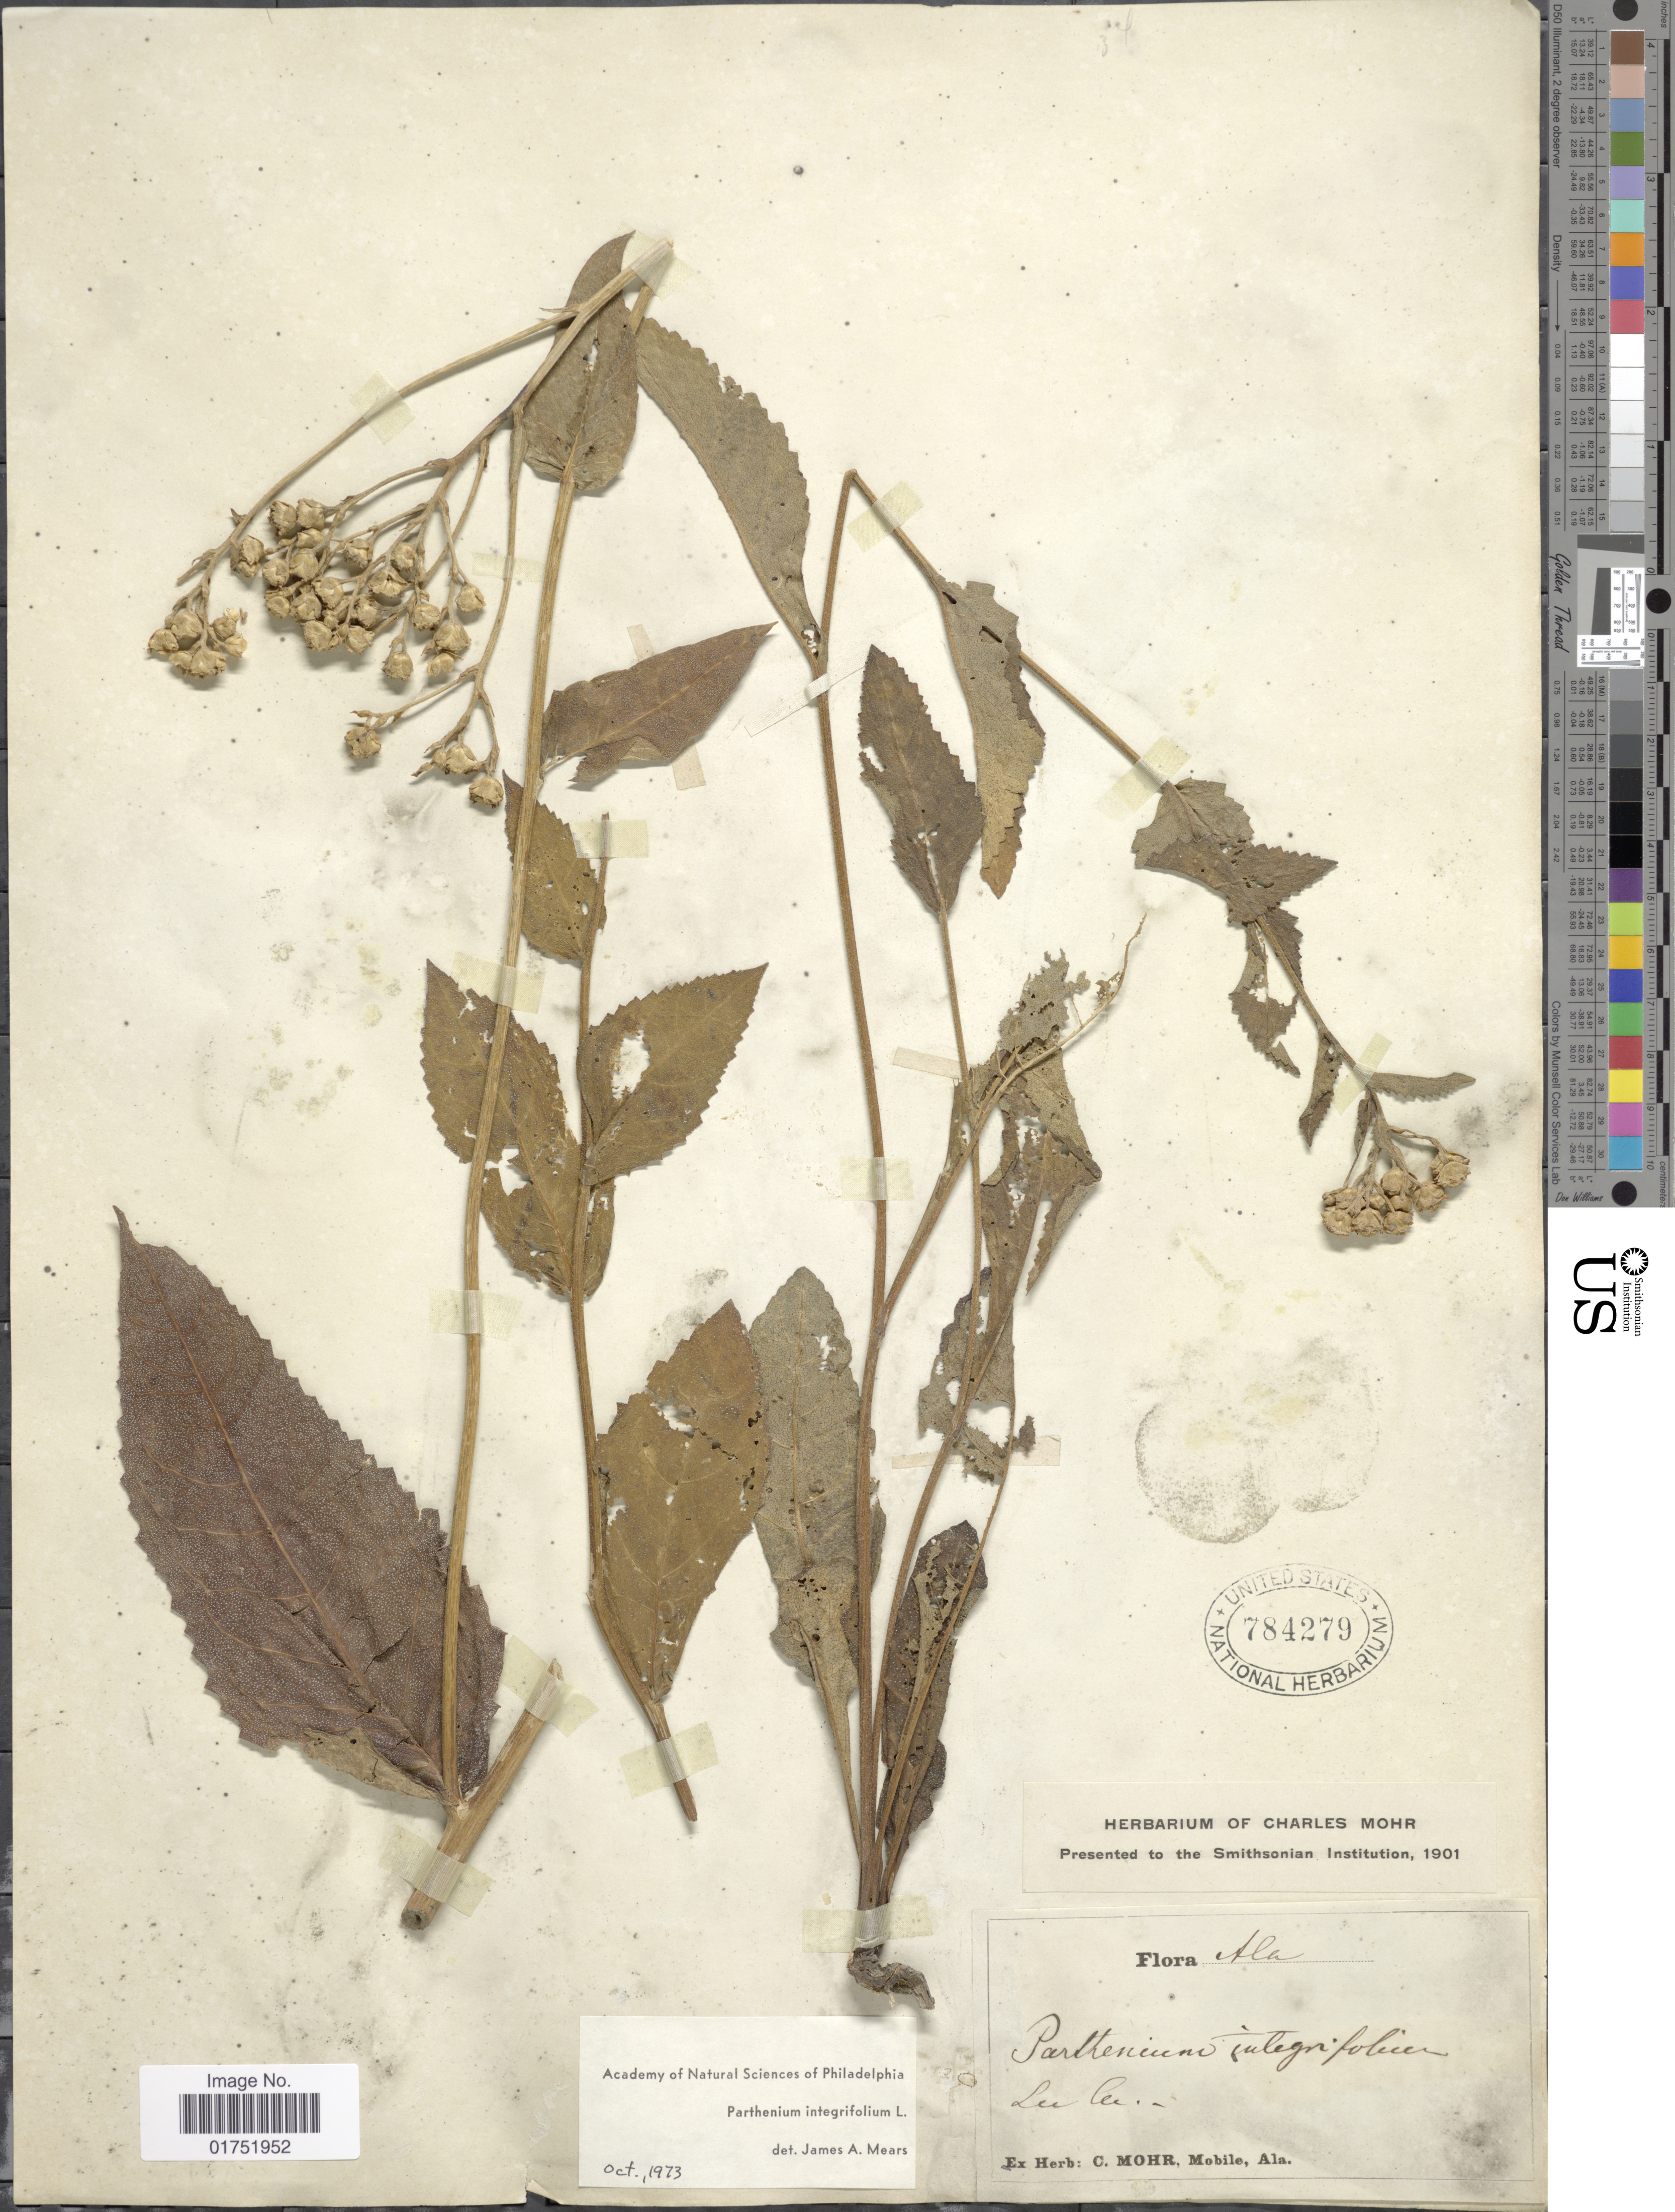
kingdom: Plantae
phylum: Tracheophyta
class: Magnoliopsida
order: Asterales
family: Asteraceae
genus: Parthenium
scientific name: Parthenium integrifolium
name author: L.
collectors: ex herb. Charles Mohr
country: United States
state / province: Alabama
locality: Ala.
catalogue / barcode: US 784279